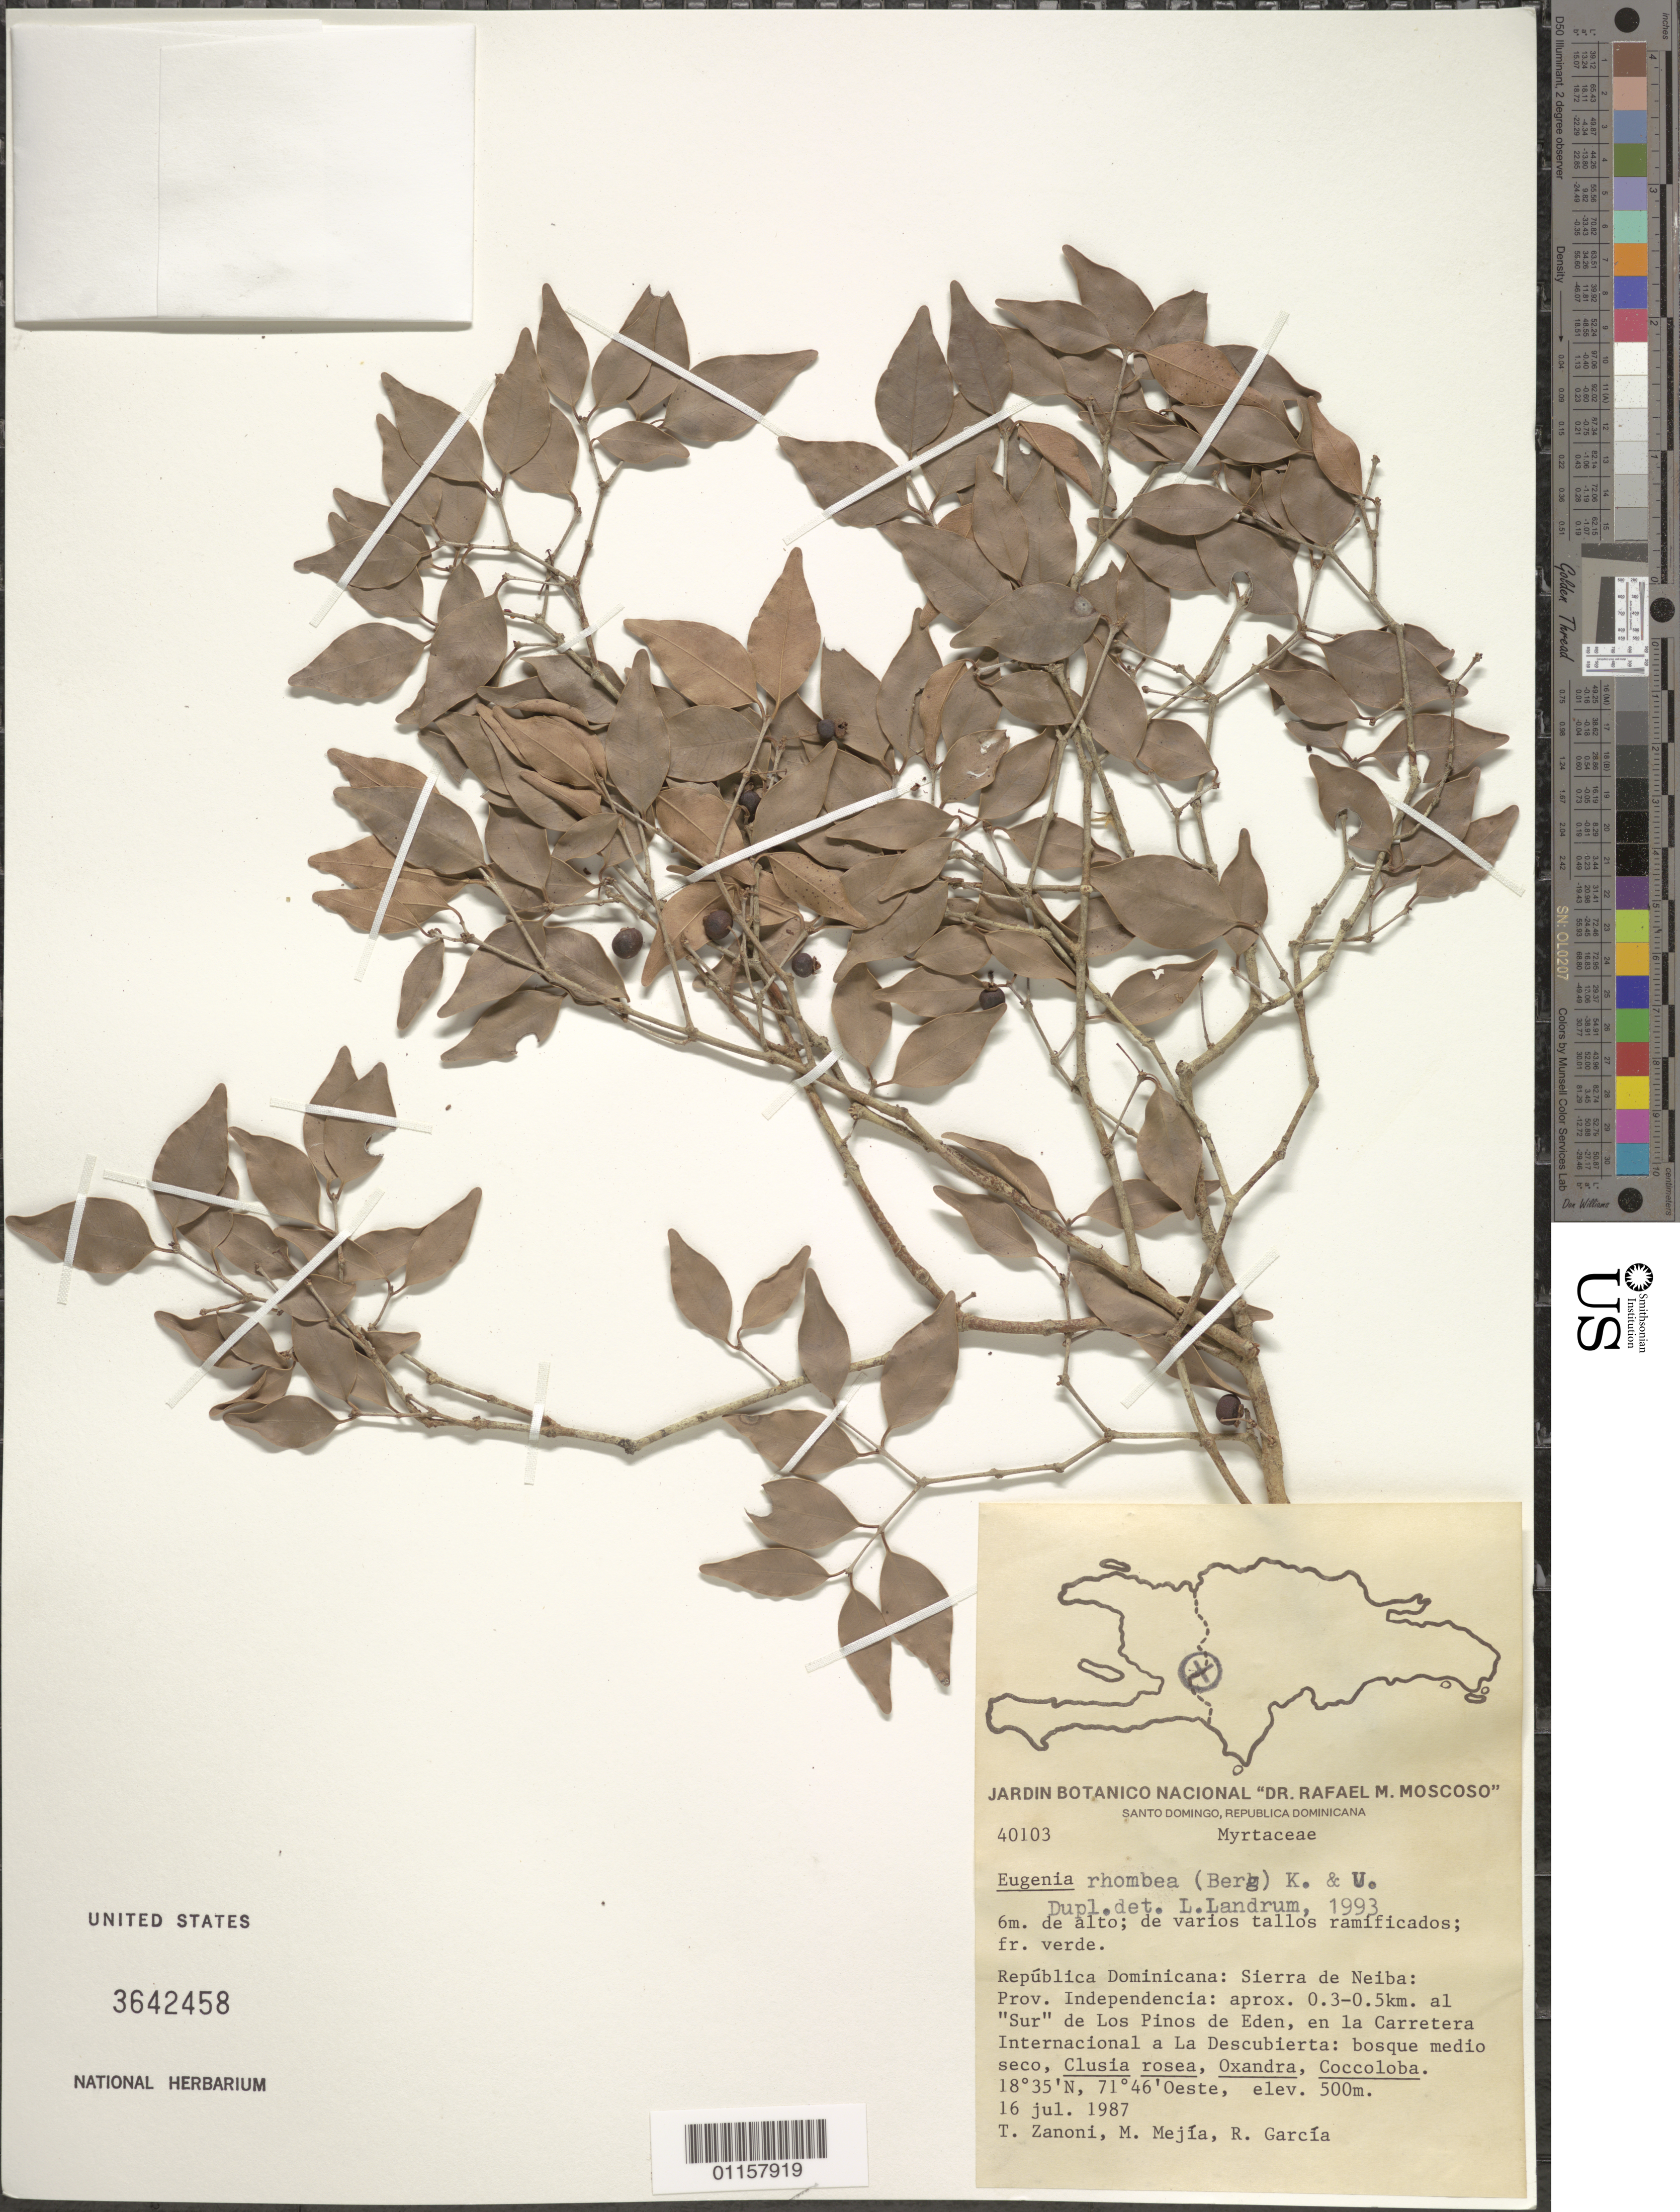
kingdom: Plantae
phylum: Tracheophyta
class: Magnoliopsida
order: Myrtales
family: Myrtaceae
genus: Eugenia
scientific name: Eugenia rhombea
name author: (O. Berg) Krug & Urb.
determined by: Landrum, L. R.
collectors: T. A. Zanoni, M. Mejia & R. G. García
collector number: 40103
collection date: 1987-07-16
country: Dominican Republic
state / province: Independencia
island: Hispaniola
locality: Sierra de Neiba, aprox. 0.3-0.5 km al "Sur" de Los Pinos de Eden, en la Carretera Internacional a La Descubierta.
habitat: Bosque medio seco, Clusia rosea, Oxandra, Coccoloba.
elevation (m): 500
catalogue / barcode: US 3642458